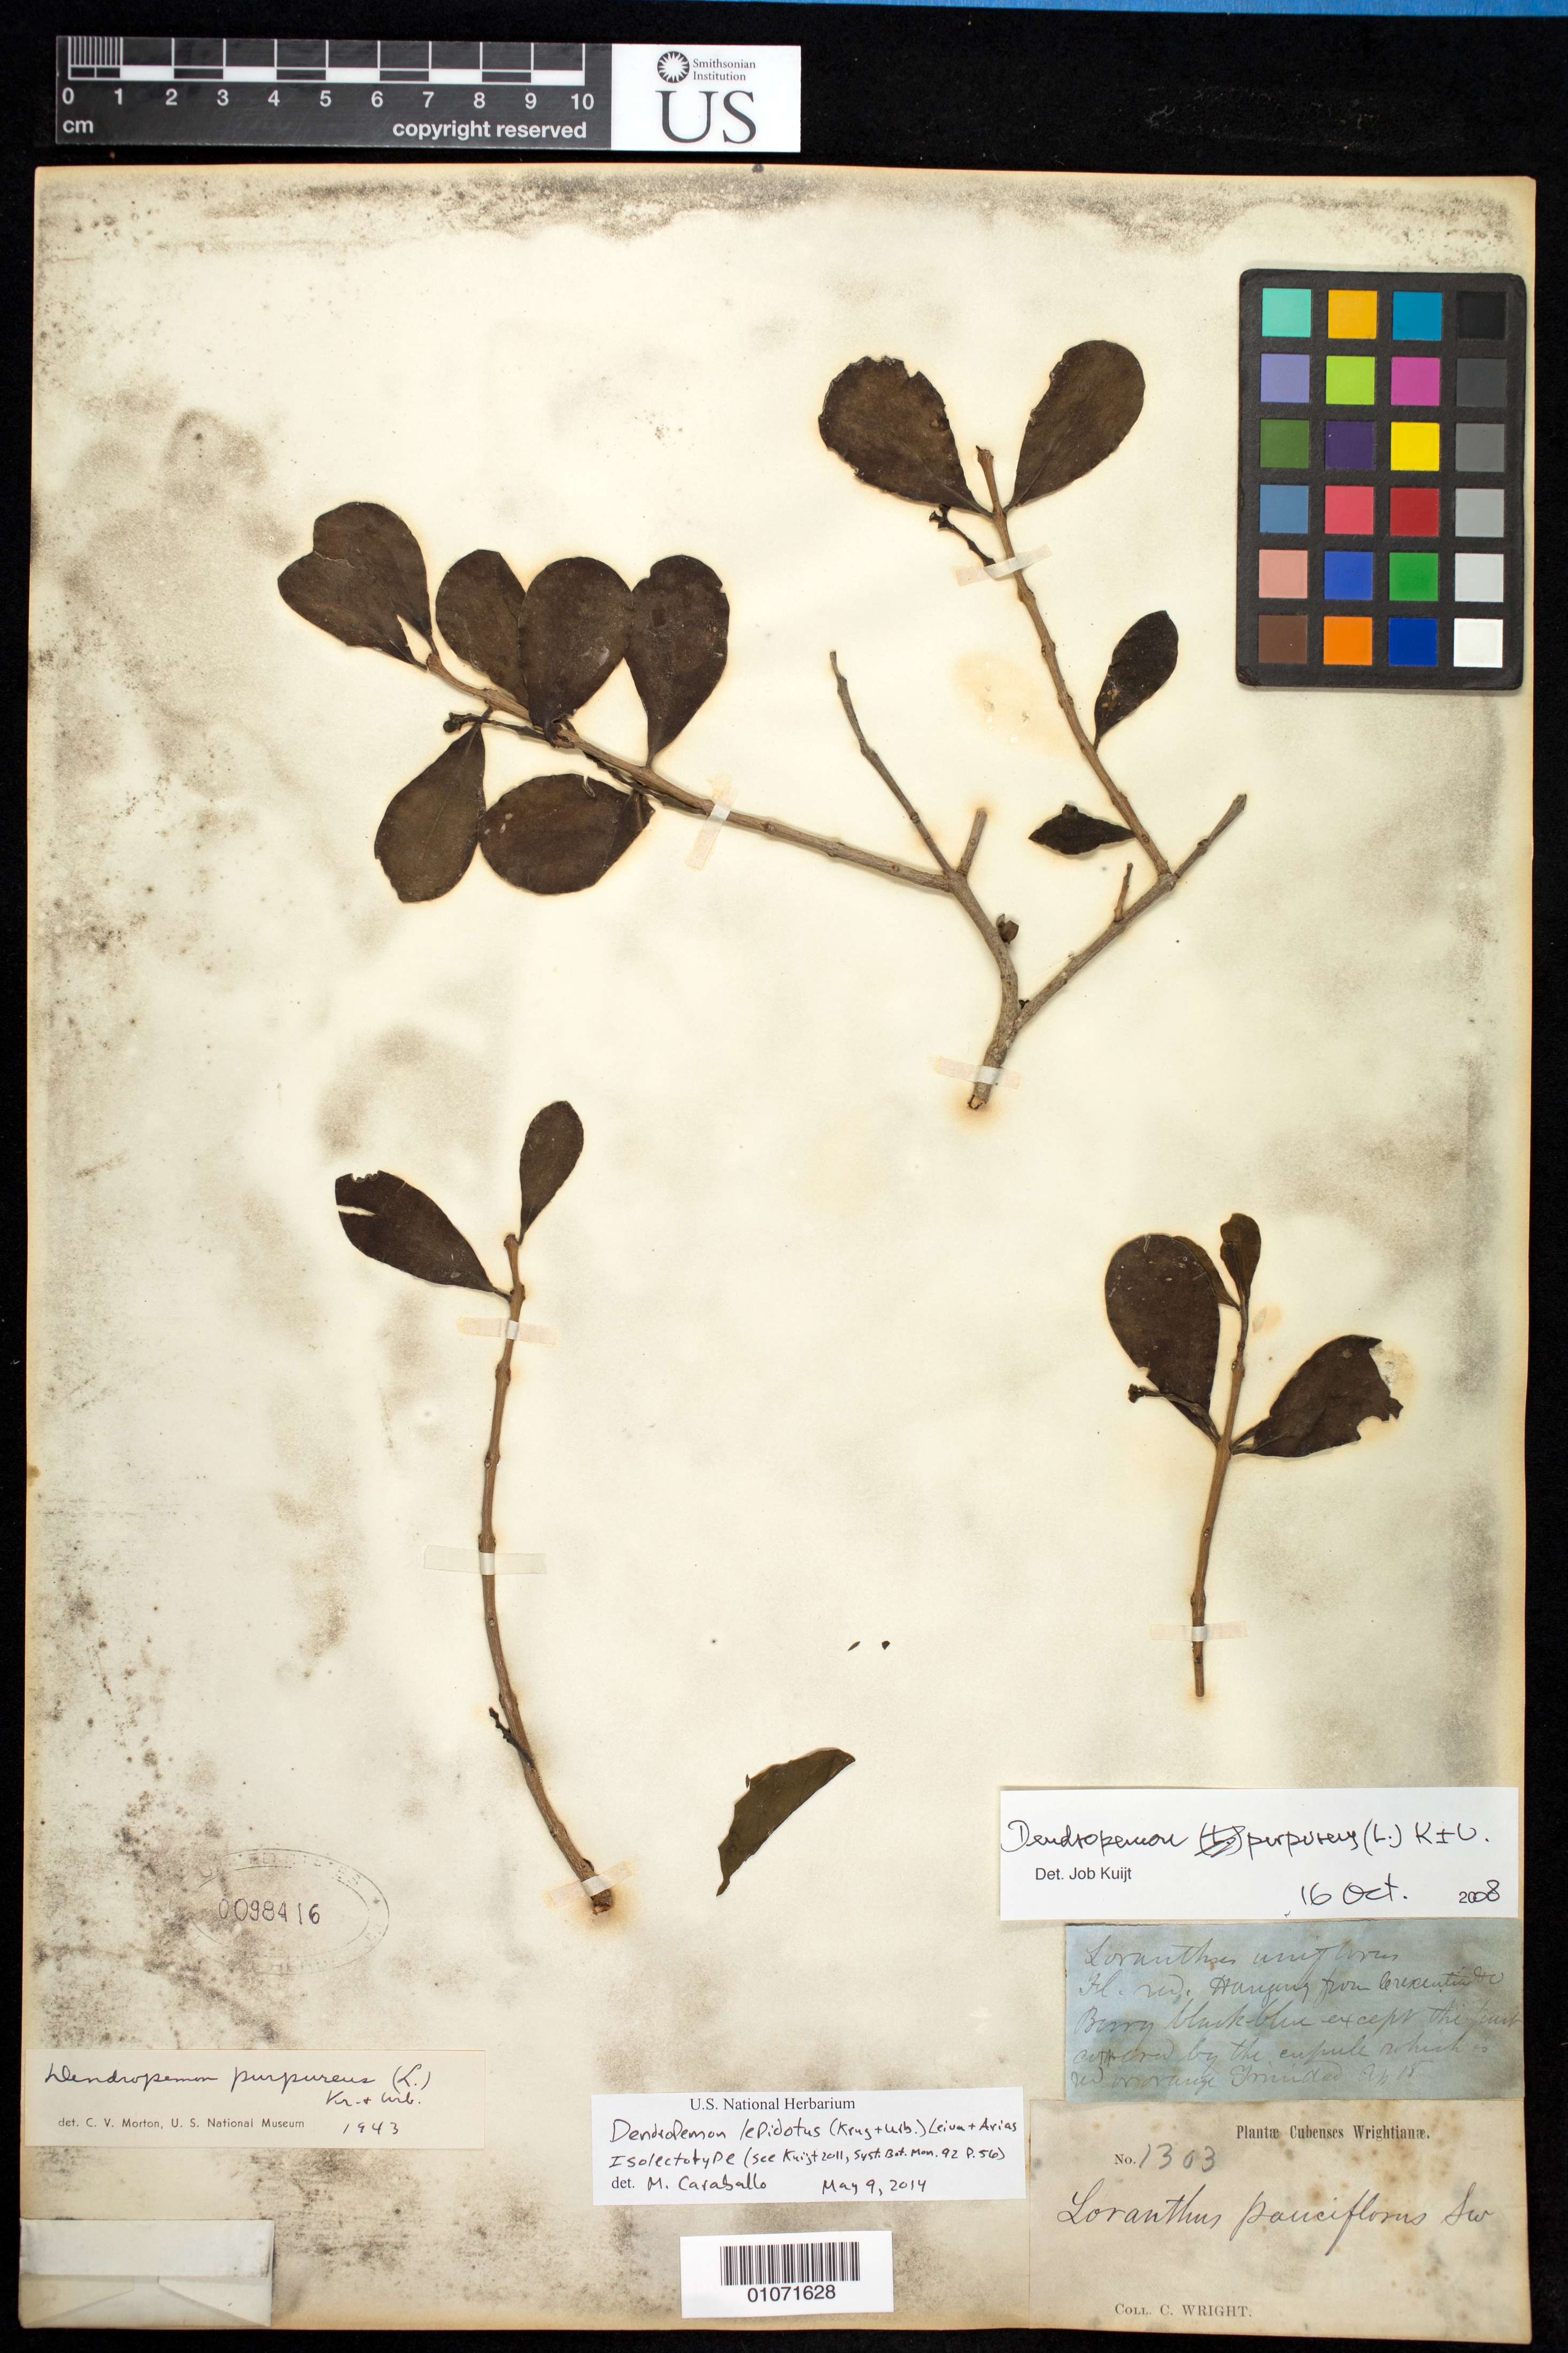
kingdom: Plantae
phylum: Tracheophyta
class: Magnoliopsida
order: Santalales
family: Loranthaceae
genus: Dendropemon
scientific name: Dendropemon emarginatus var. lepidotus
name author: Krug & Urb.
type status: Isolectotype; Type Collection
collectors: C. Wright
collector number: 1303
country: Cuba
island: Greater Antilles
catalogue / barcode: US 98416